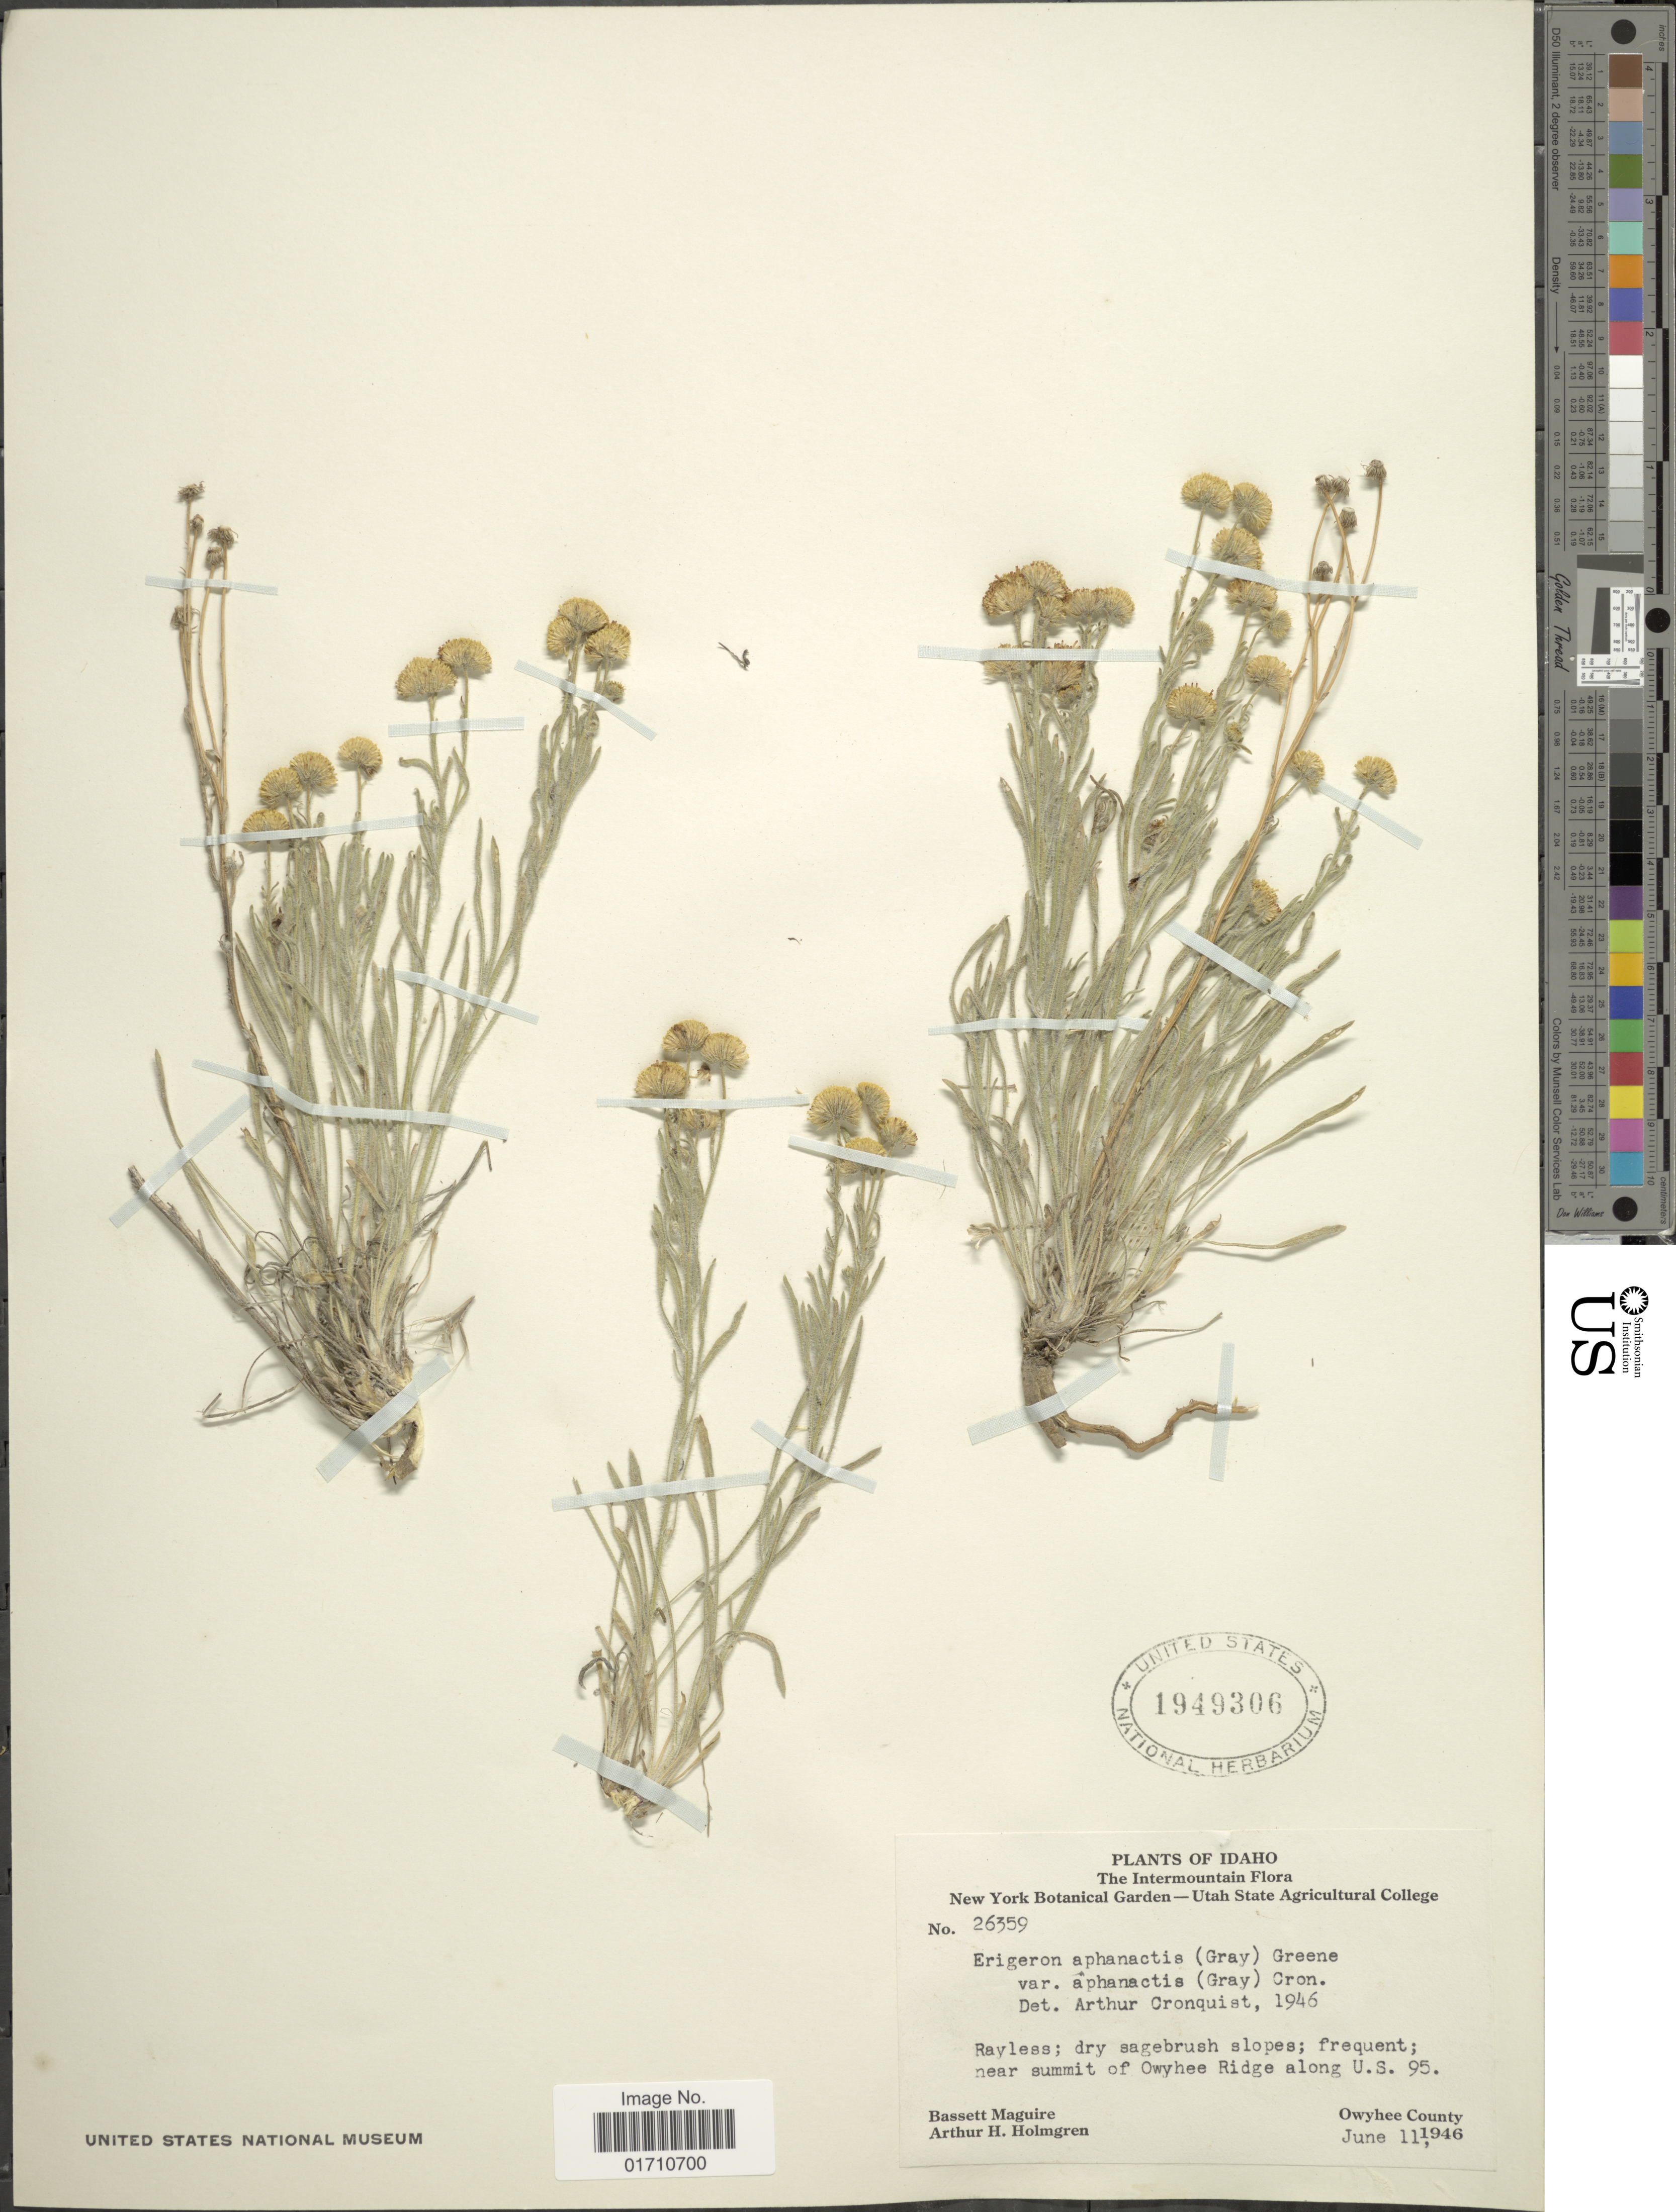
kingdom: Plantae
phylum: Tracheophyta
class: Magnoliopsida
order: Asterales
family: Asteraceae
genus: Erigeron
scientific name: Erigeron aphanactis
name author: (A. Gray) Greene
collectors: B. Maguire & A. H. Holmgren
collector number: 26359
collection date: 1946-06-11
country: United States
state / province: Idaho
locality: The Intermountain, Rayless; dry sagebrush slopes; frequent; near summit of Owyhee Ridge along U.S. 95, Owyhee County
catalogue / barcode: US 1949306